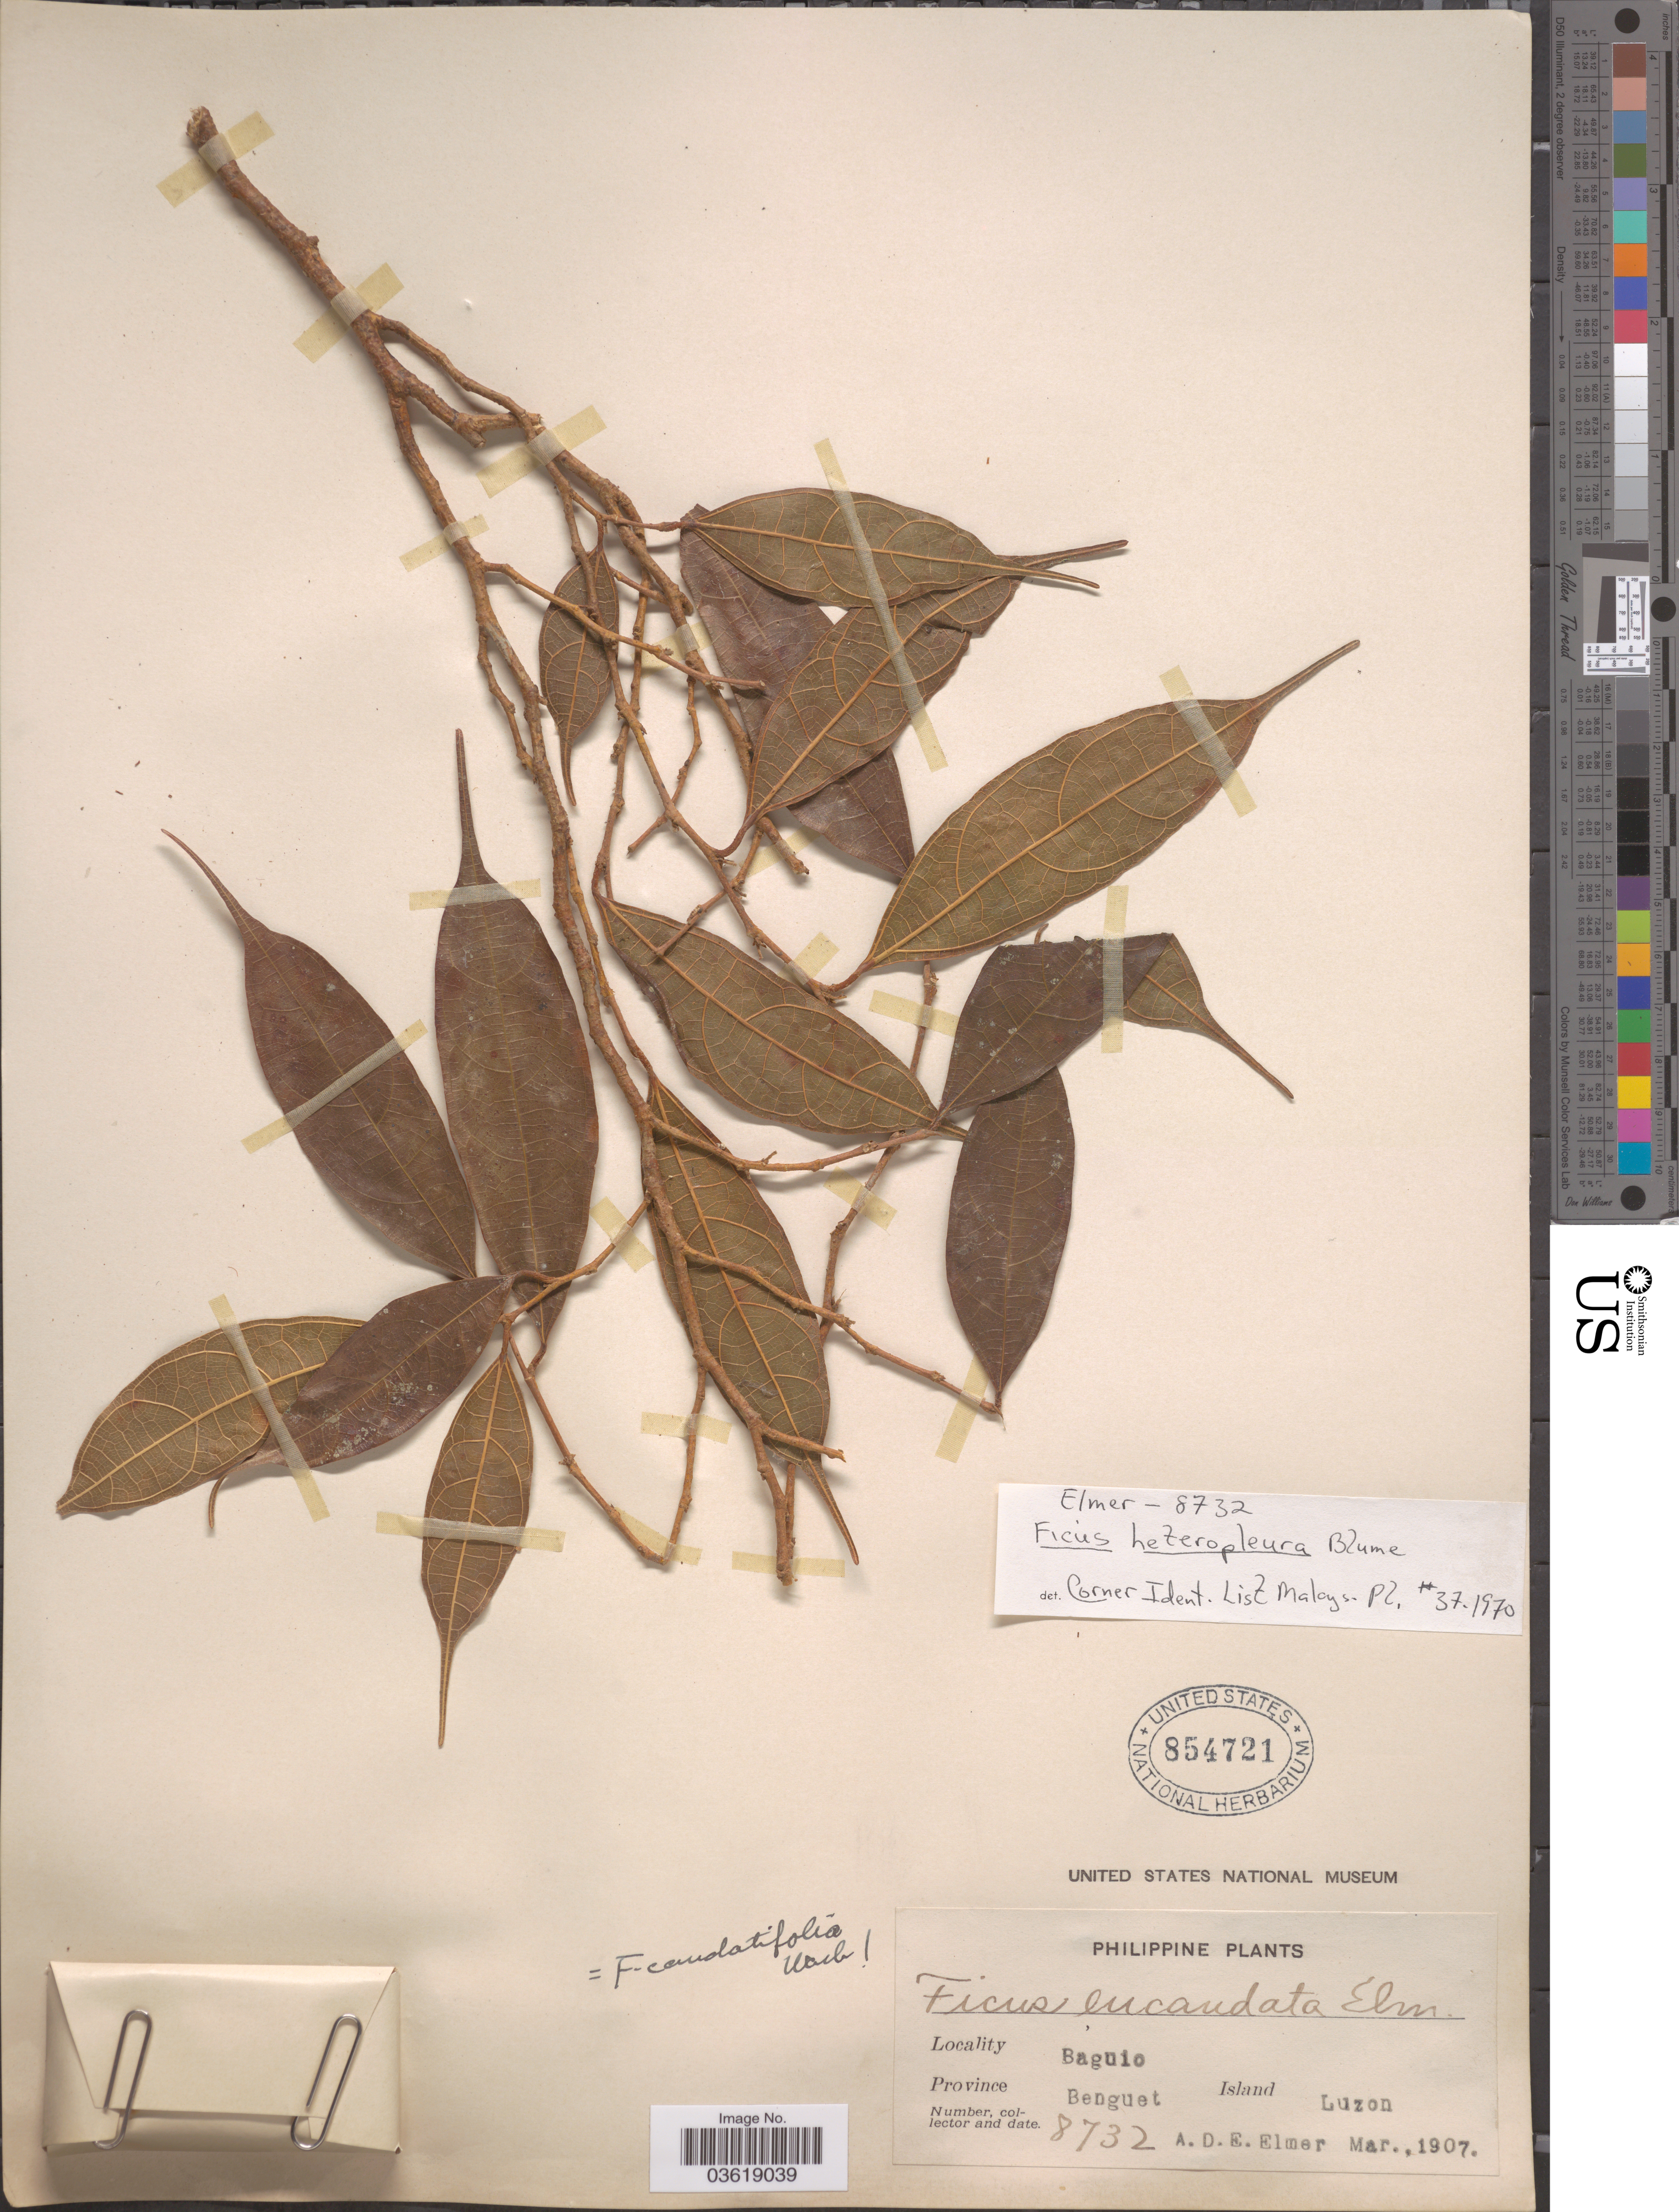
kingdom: Plantae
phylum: Tracheophyta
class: Magnoliopsida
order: Rosales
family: Moraceae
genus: Ficus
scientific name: Ficus heteropleura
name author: Blume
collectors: A. D. E. Elmer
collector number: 8732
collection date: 1907-03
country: Philippines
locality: Philippine. Baguio. Province Benguet. Island Luzon.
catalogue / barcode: US 854721